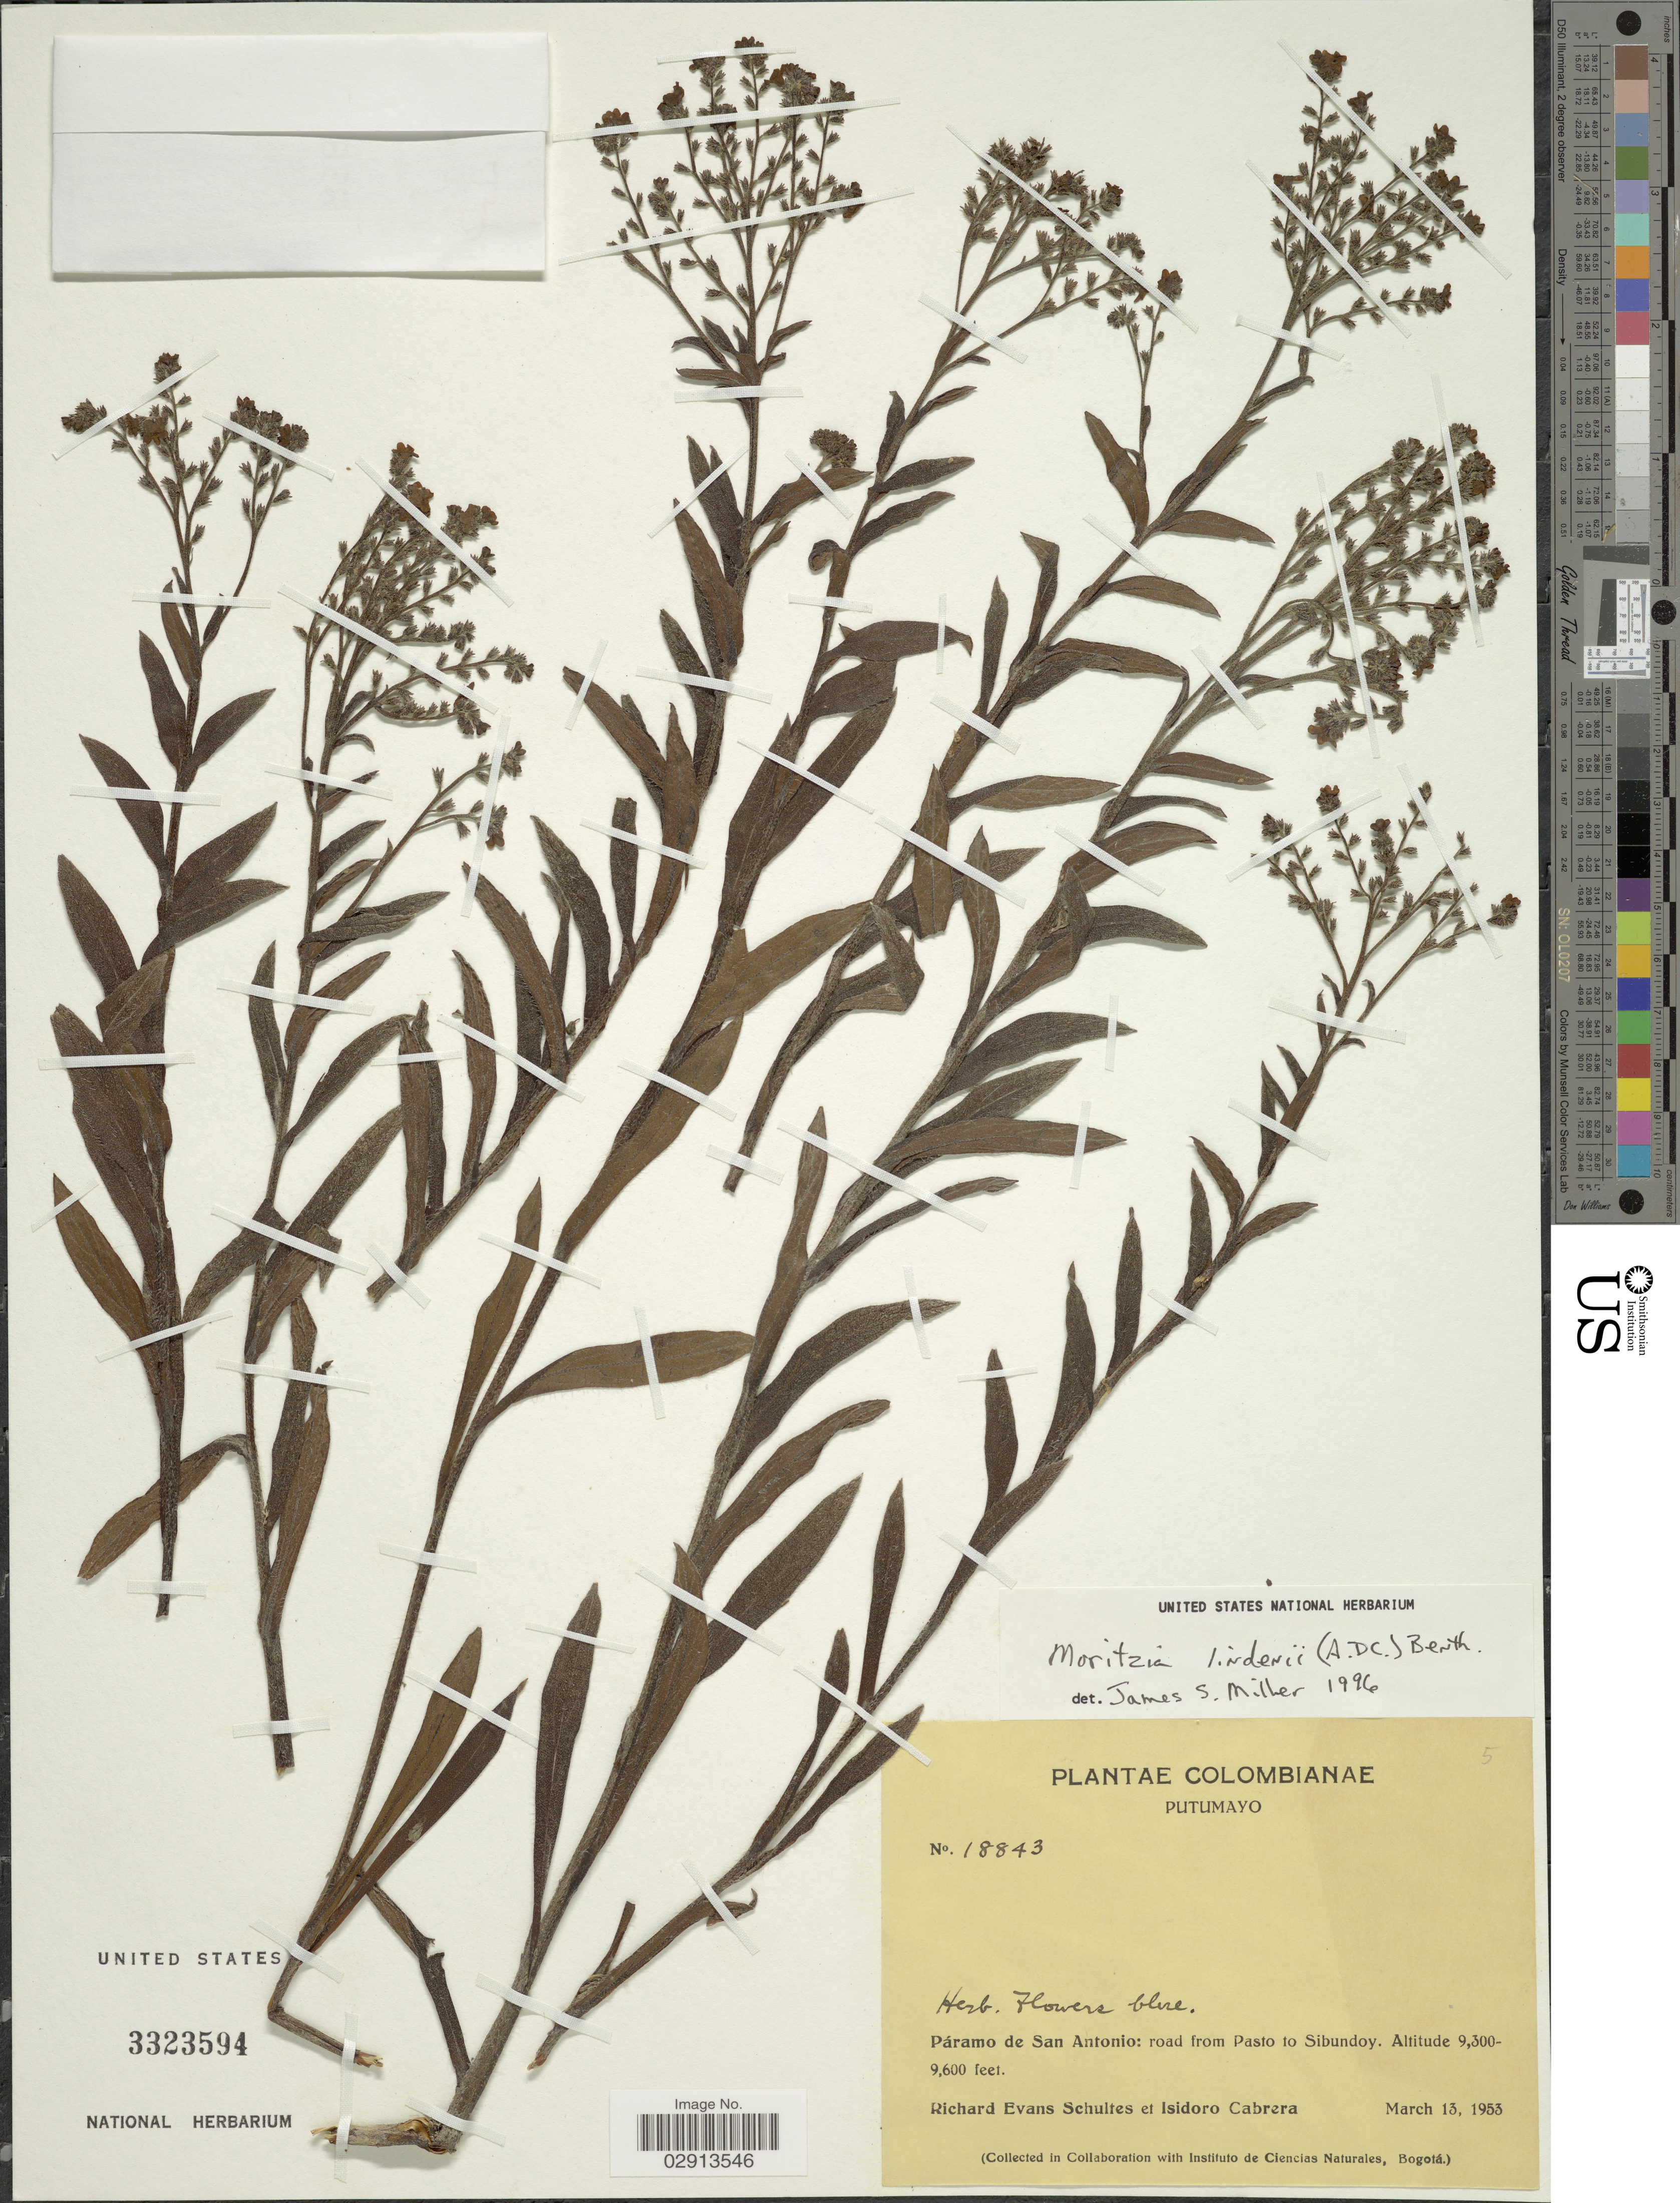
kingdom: Plantae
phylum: Tracheophyta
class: Magnoliopsida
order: Boraginales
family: Boraginaceae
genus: Moritzia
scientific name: Moritzia lindenii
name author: (DC.) Benth.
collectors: R. E. Schultes & I. Cabrera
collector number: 18843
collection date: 1953-03-13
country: Colombia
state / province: Putumayo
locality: Páramo de San Antonio: road from Pasto to Sibundoy.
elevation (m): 2835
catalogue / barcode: US 3323594